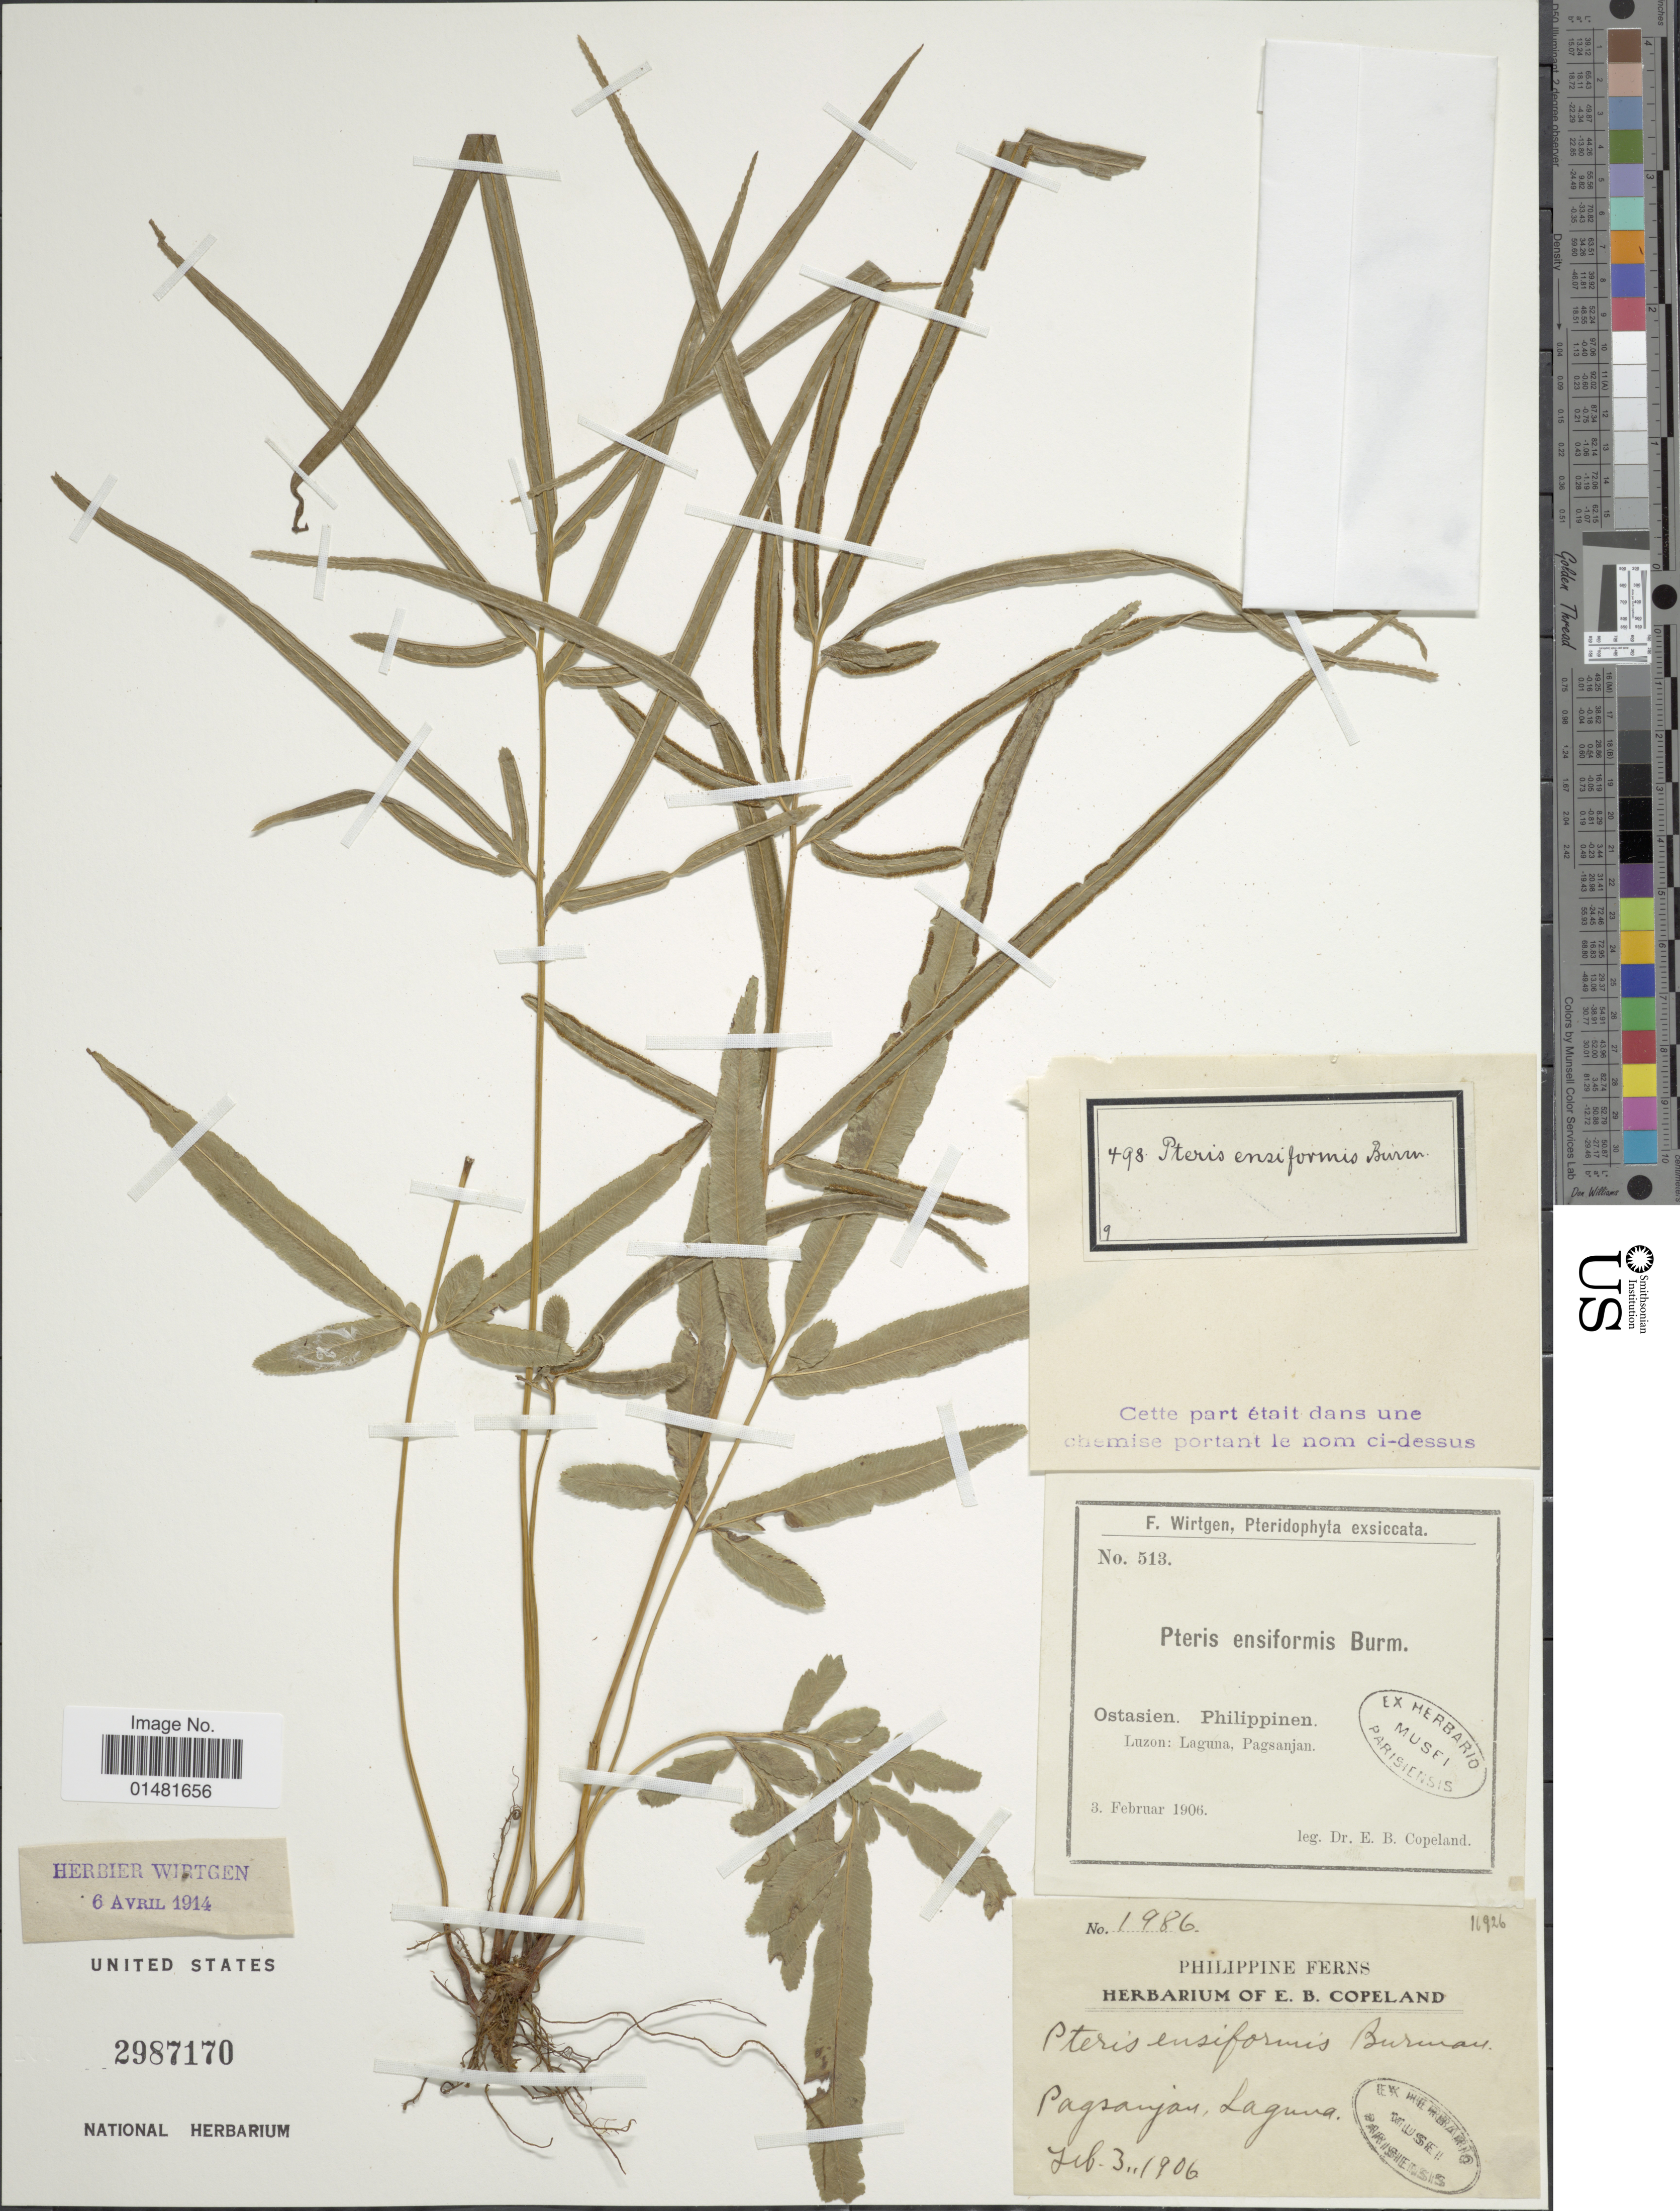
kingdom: Plantae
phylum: Tracheophyta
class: Polypodiopsida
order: Polypodiales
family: Pteridaceae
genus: Pteris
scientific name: Pteris ensiformis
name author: Burm. f.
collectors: E. B. Copeland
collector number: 513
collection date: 1906-02-03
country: Philippines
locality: Ostasien. Philippinen, Luzon: Laguna, Pagsanjan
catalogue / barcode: US 2987170